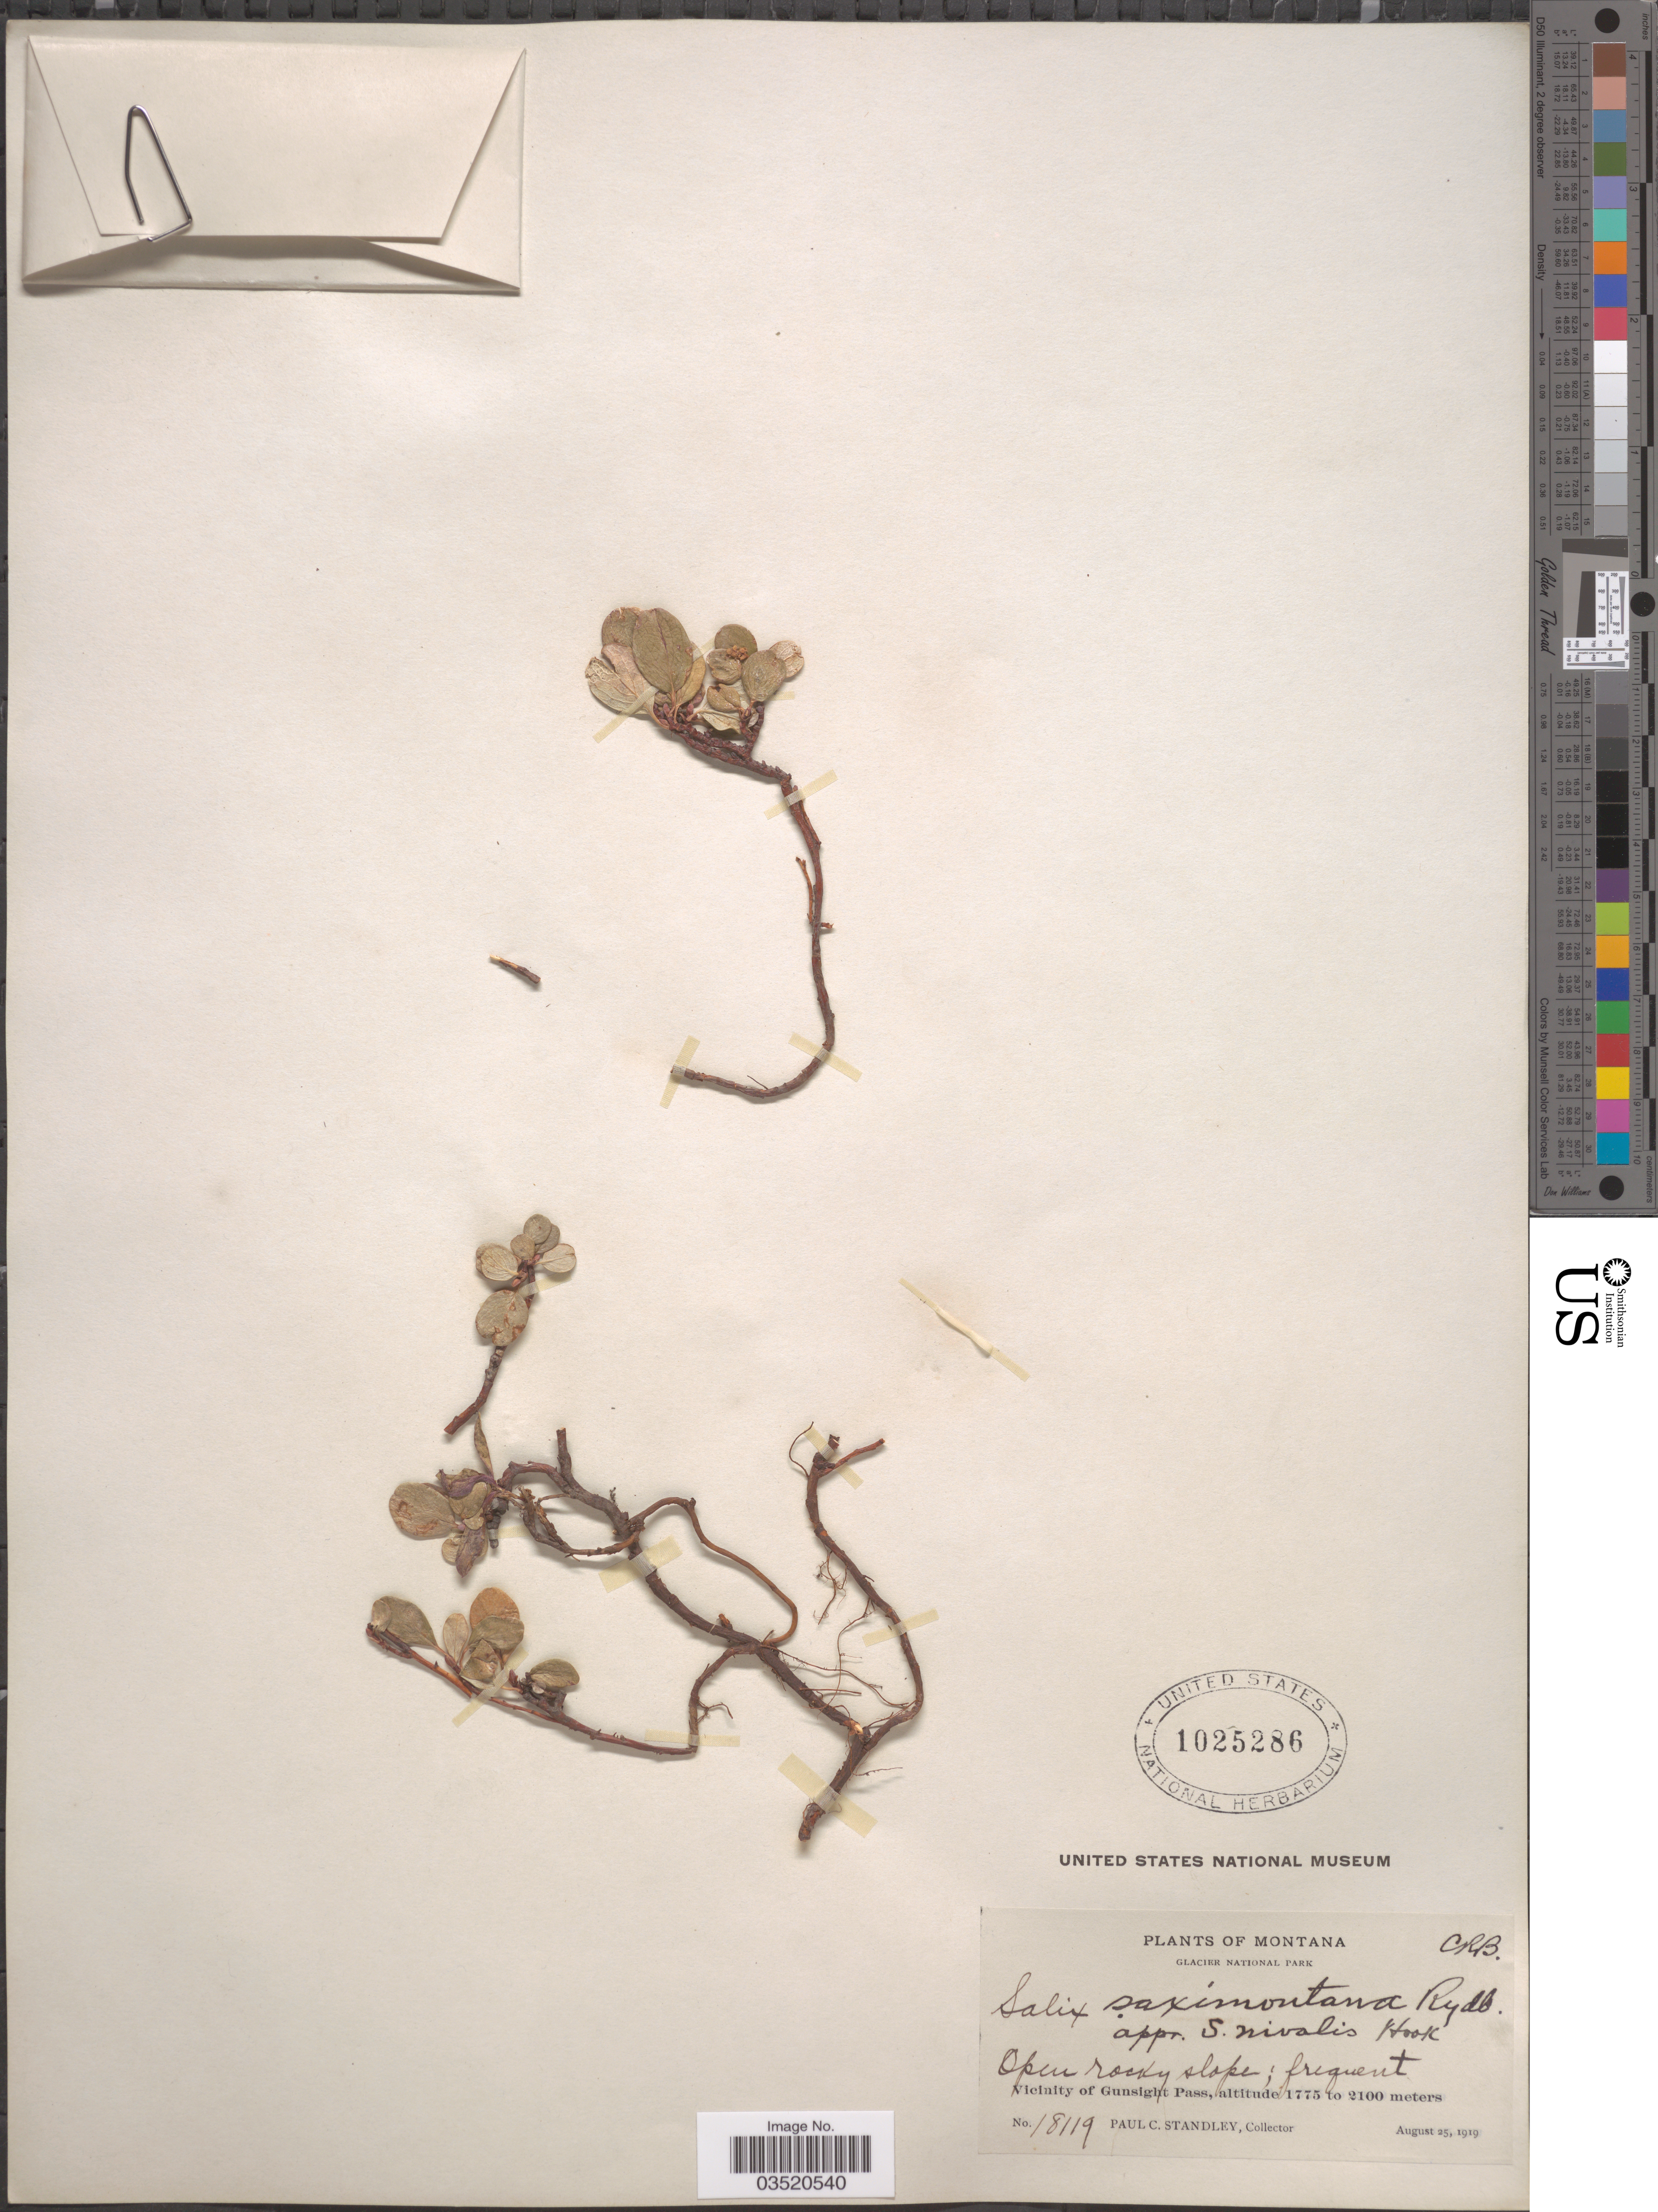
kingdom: Plantae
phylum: Tracheophyta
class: Magnoliopsida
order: Malpighiales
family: Salicaceae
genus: Salix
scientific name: Salix saximontana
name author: Rydb.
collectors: P. C. Standley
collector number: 18119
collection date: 1919-08-25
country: United States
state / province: Montana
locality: Glacier National Park. Vicinity of Gunsight Pass.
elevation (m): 1775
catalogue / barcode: US 1025286